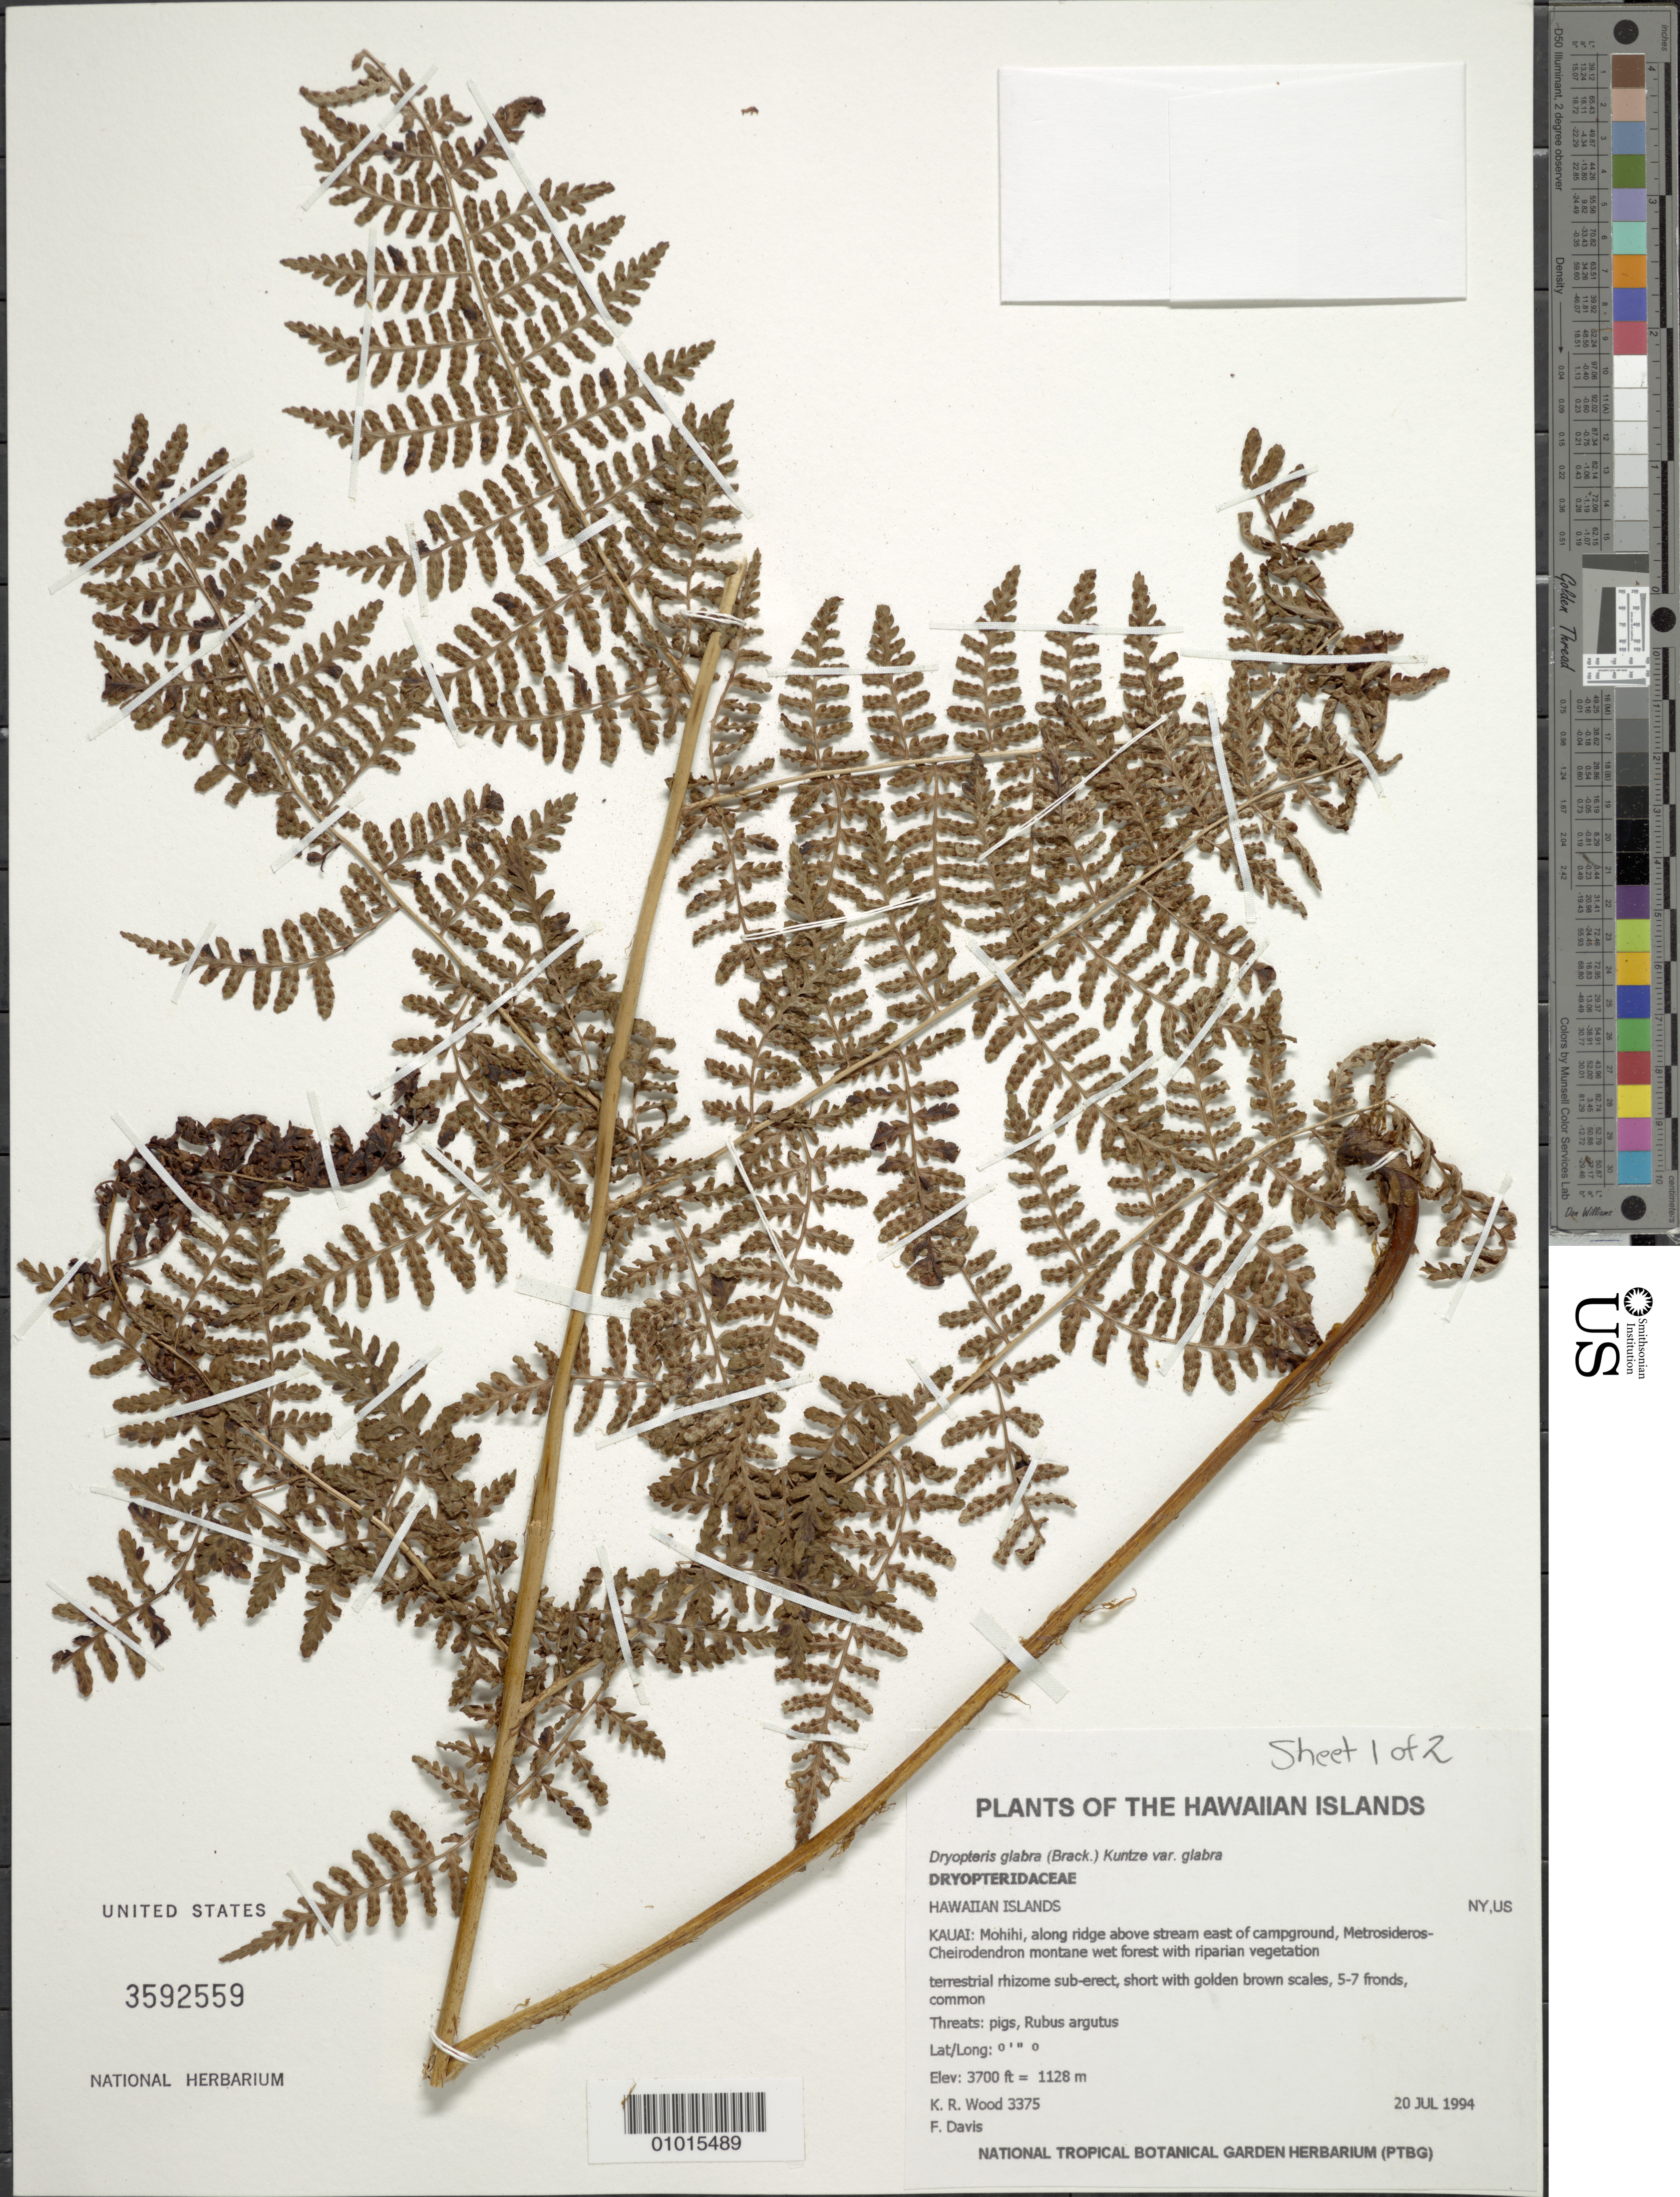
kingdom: Plantae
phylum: Tracheophyta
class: Polypodiopsida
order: Polypodiales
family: Dryopteridaceae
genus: Dryopteris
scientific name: Dryopteris glabra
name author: (Brack.) Kuntze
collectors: K. R. Wood & F. Davis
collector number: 3375- Sheet 1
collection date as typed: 20 Jul 1994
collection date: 1994-07-20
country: United States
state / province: Hawaii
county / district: Kaui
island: Kaua'i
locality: Mohihi, along ridge above stream east of campground.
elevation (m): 1128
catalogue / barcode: US 3592559